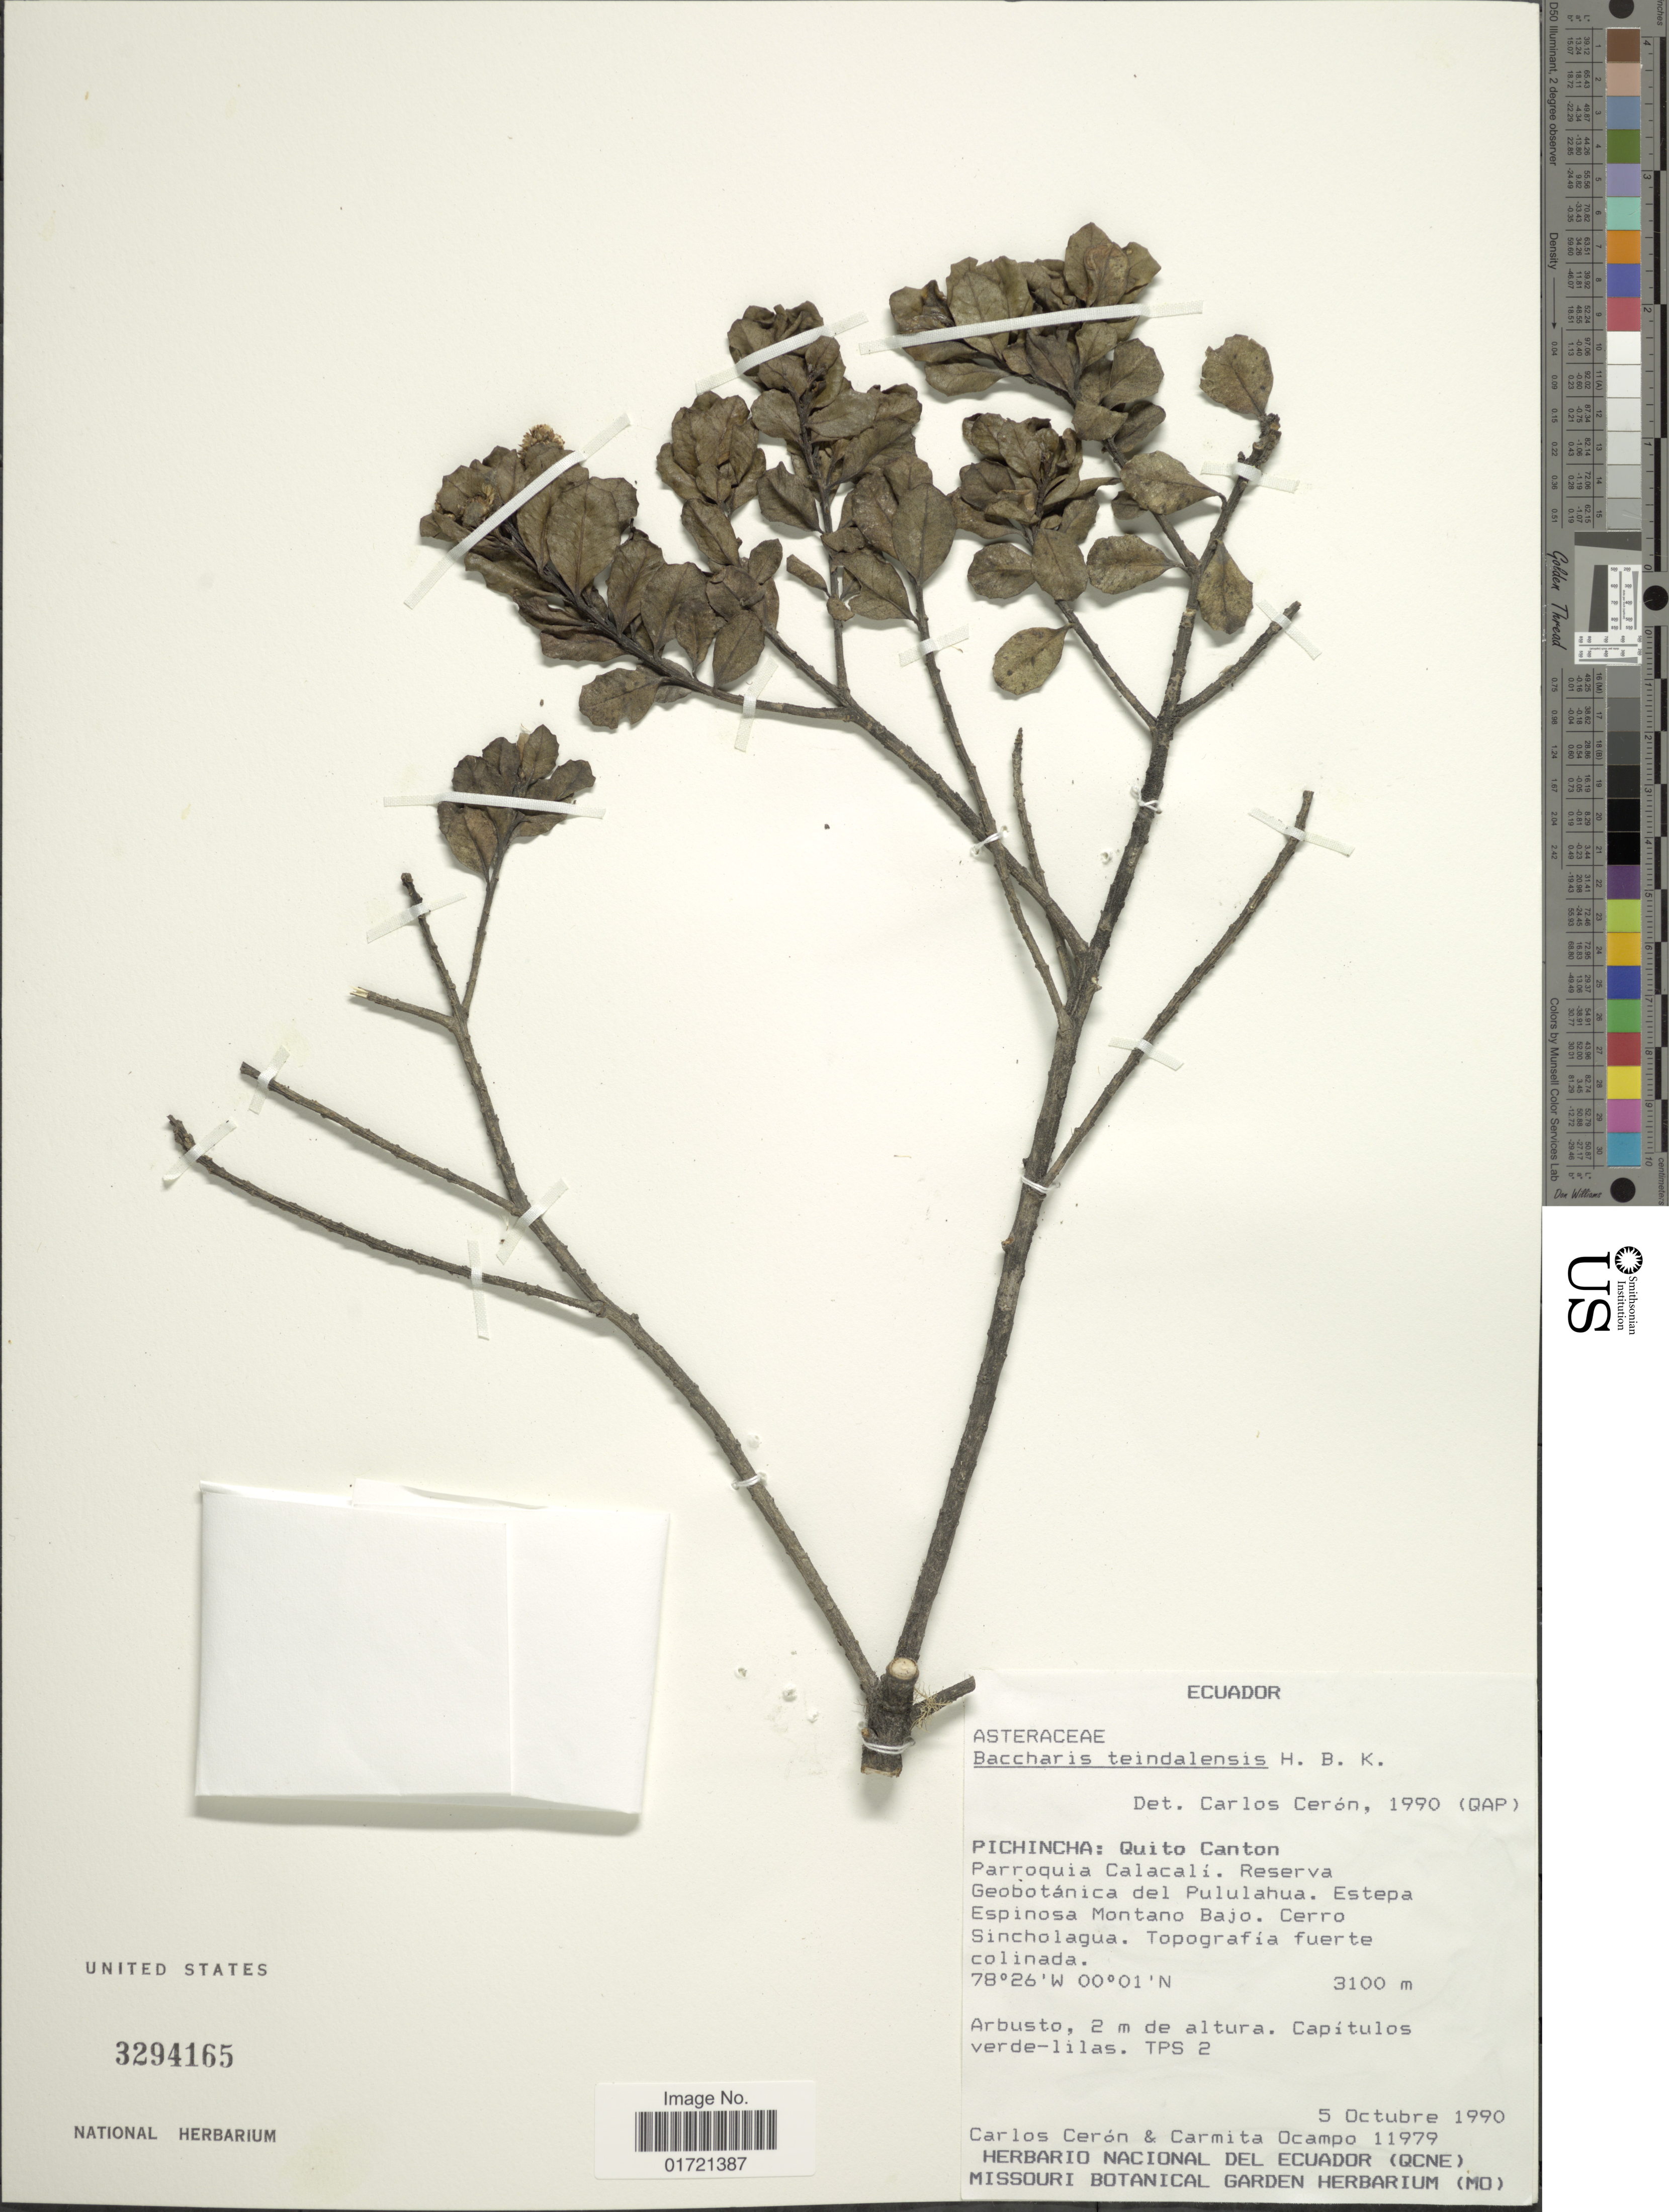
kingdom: Plantae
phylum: Tracheophyta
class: Magnoliopsida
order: Asterales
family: Asteraceae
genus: Baccharis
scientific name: Baccharis teindalensis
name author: Kunth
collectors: C. E. Cerón M. & C. Ocampo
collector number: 11979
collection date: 1990-10-05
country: Ecuador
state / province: Pichincha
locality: Pichincha: quito Canton. Parroquia Calacali. Reserva Geobotánica del Pululahua. Estepa Espinosa Montano Bajo. Cerro Sincholagua. Topografia fuerte colinada.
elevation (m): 3100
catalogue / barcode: US 3294165